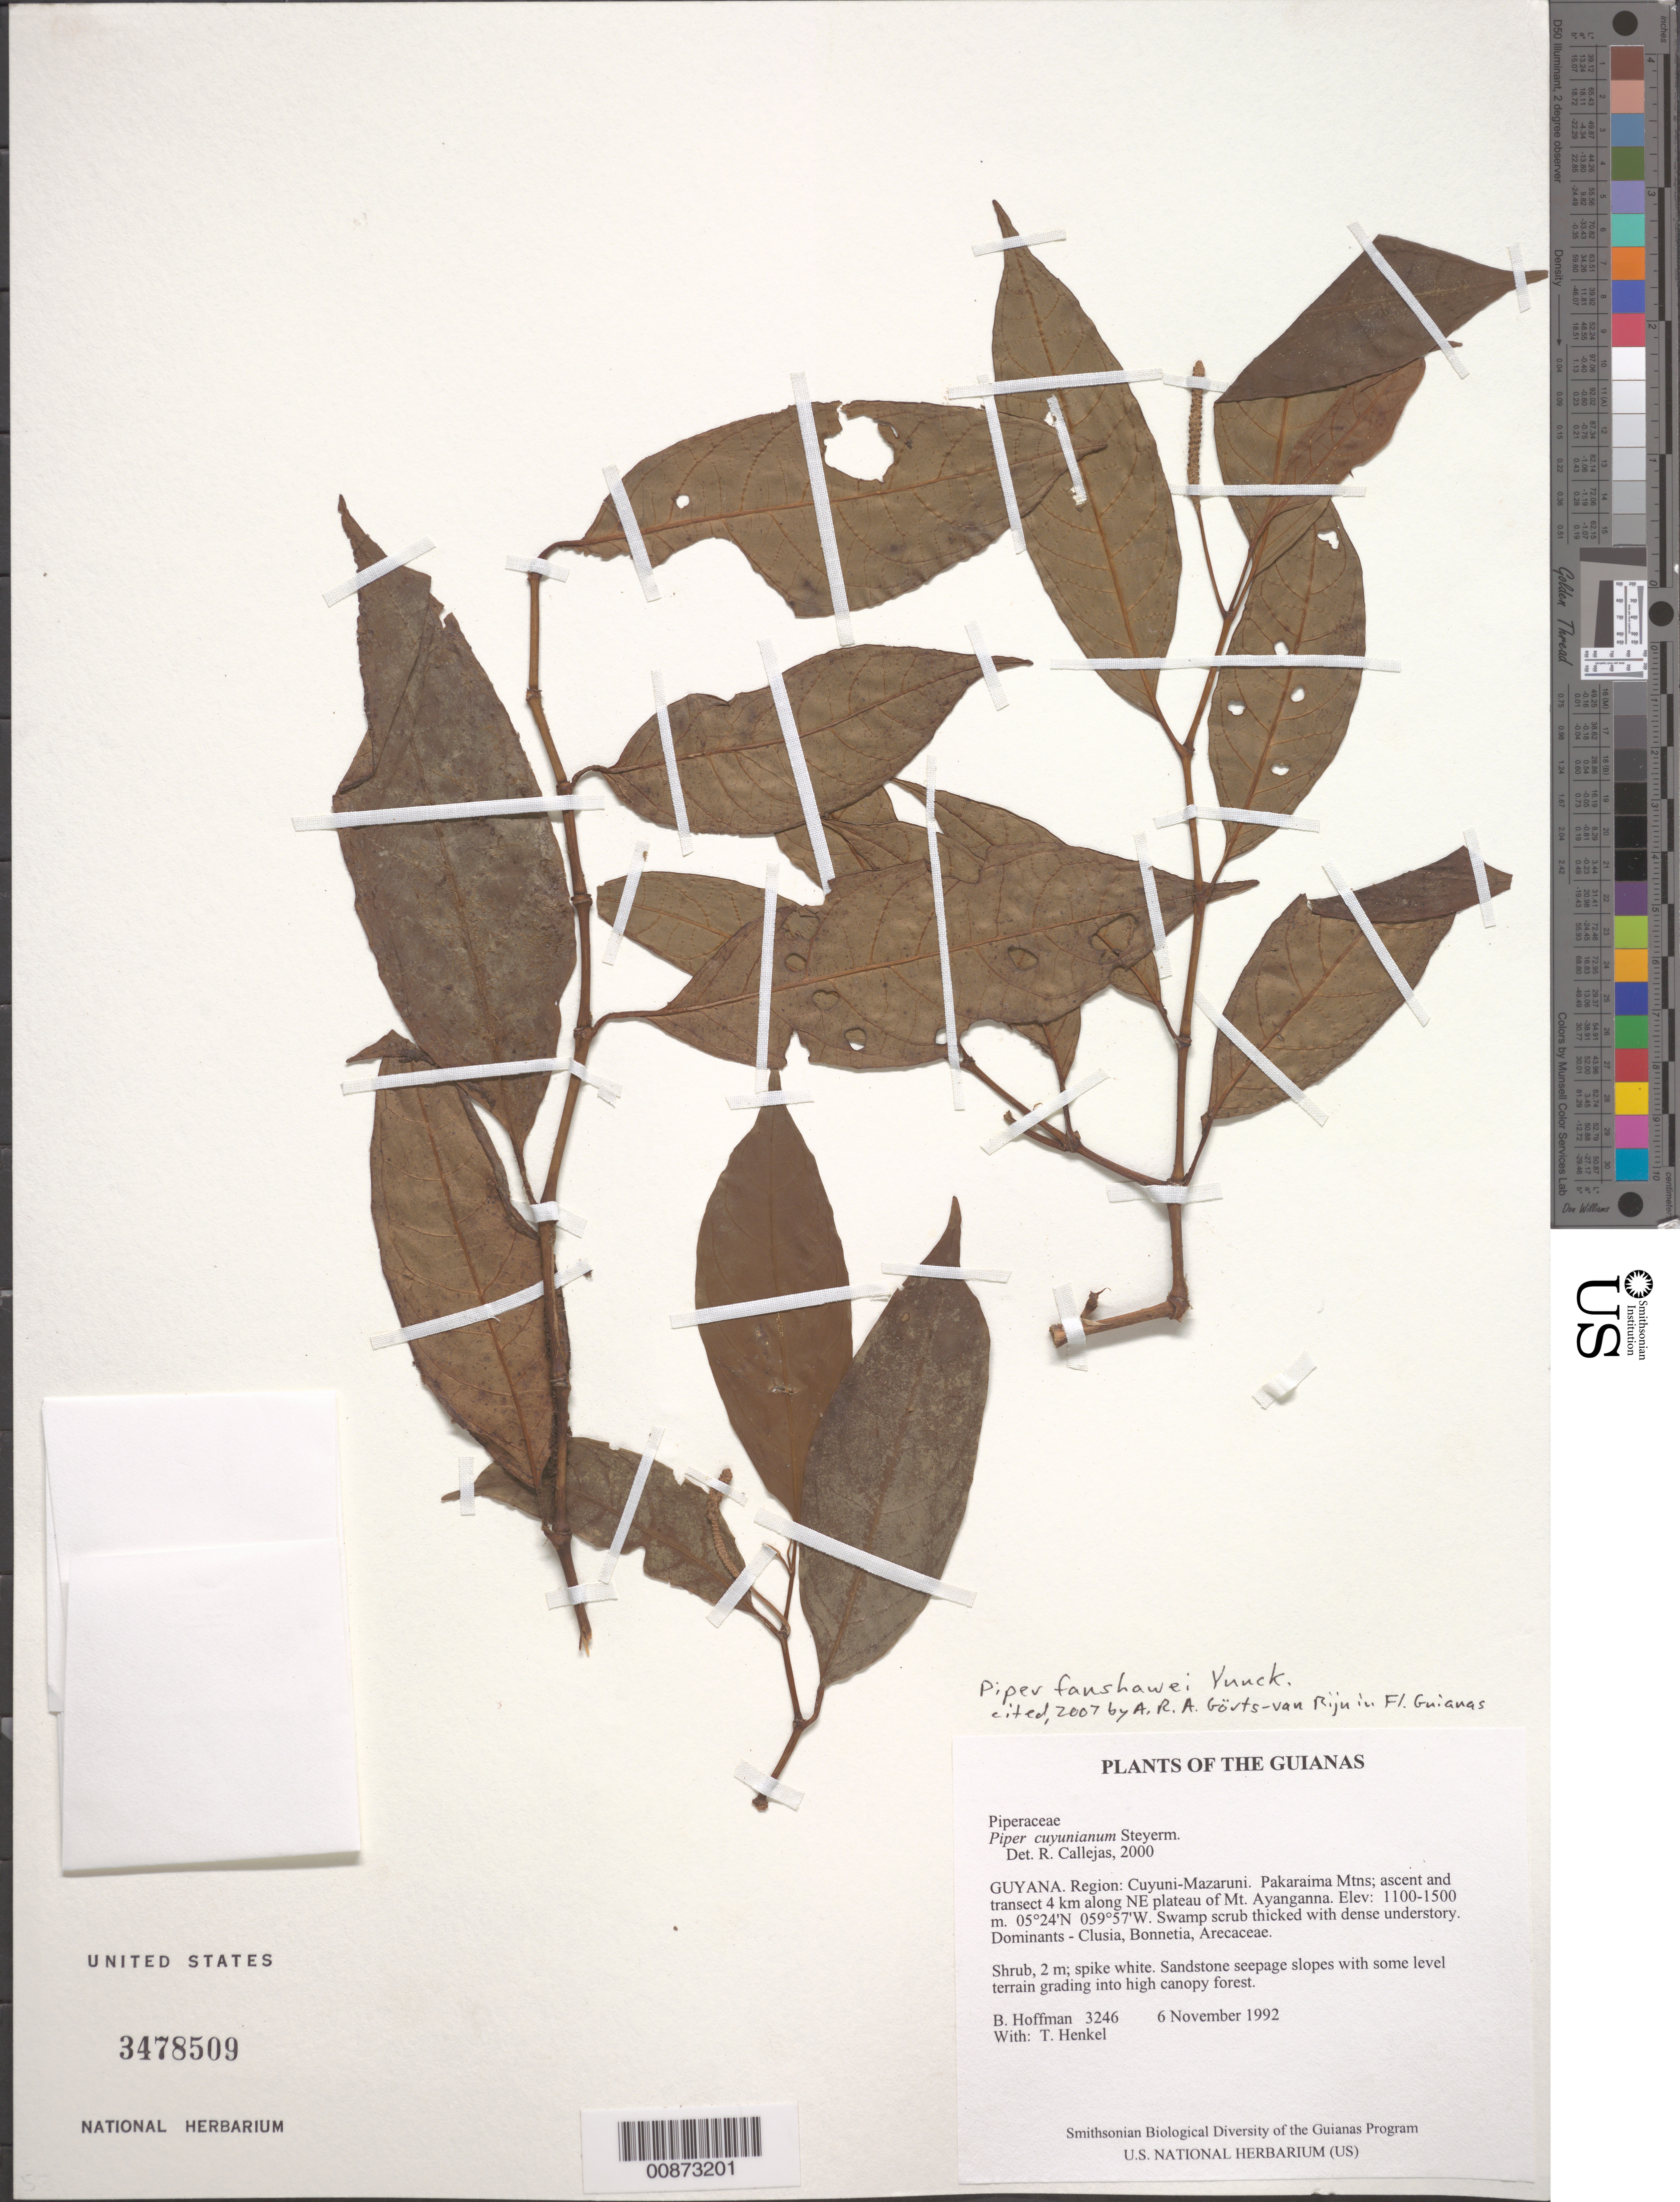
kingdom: Plantae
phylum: Tracheophyta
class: Magnoliopsida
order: Piperales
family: Piperaceae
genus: Piper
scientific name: Piper cuyunianum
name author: Steyerm.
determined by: Callejas, Ricardo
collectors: B. Hoffman & T. Henkel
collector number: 3246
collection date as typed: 6 November 1992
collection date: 1992-11-06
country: Guyana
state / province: Cuyuni-Mazaruni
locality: Pakaraima Mountains; ascent and transect 4 km along NE plateau of Mt. Ayanganna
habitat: Swamp scrub thicked with dense understory. Dominants - Clusia, Bonnetia, Arecaceae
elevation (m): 1100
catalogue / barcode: US 3478509